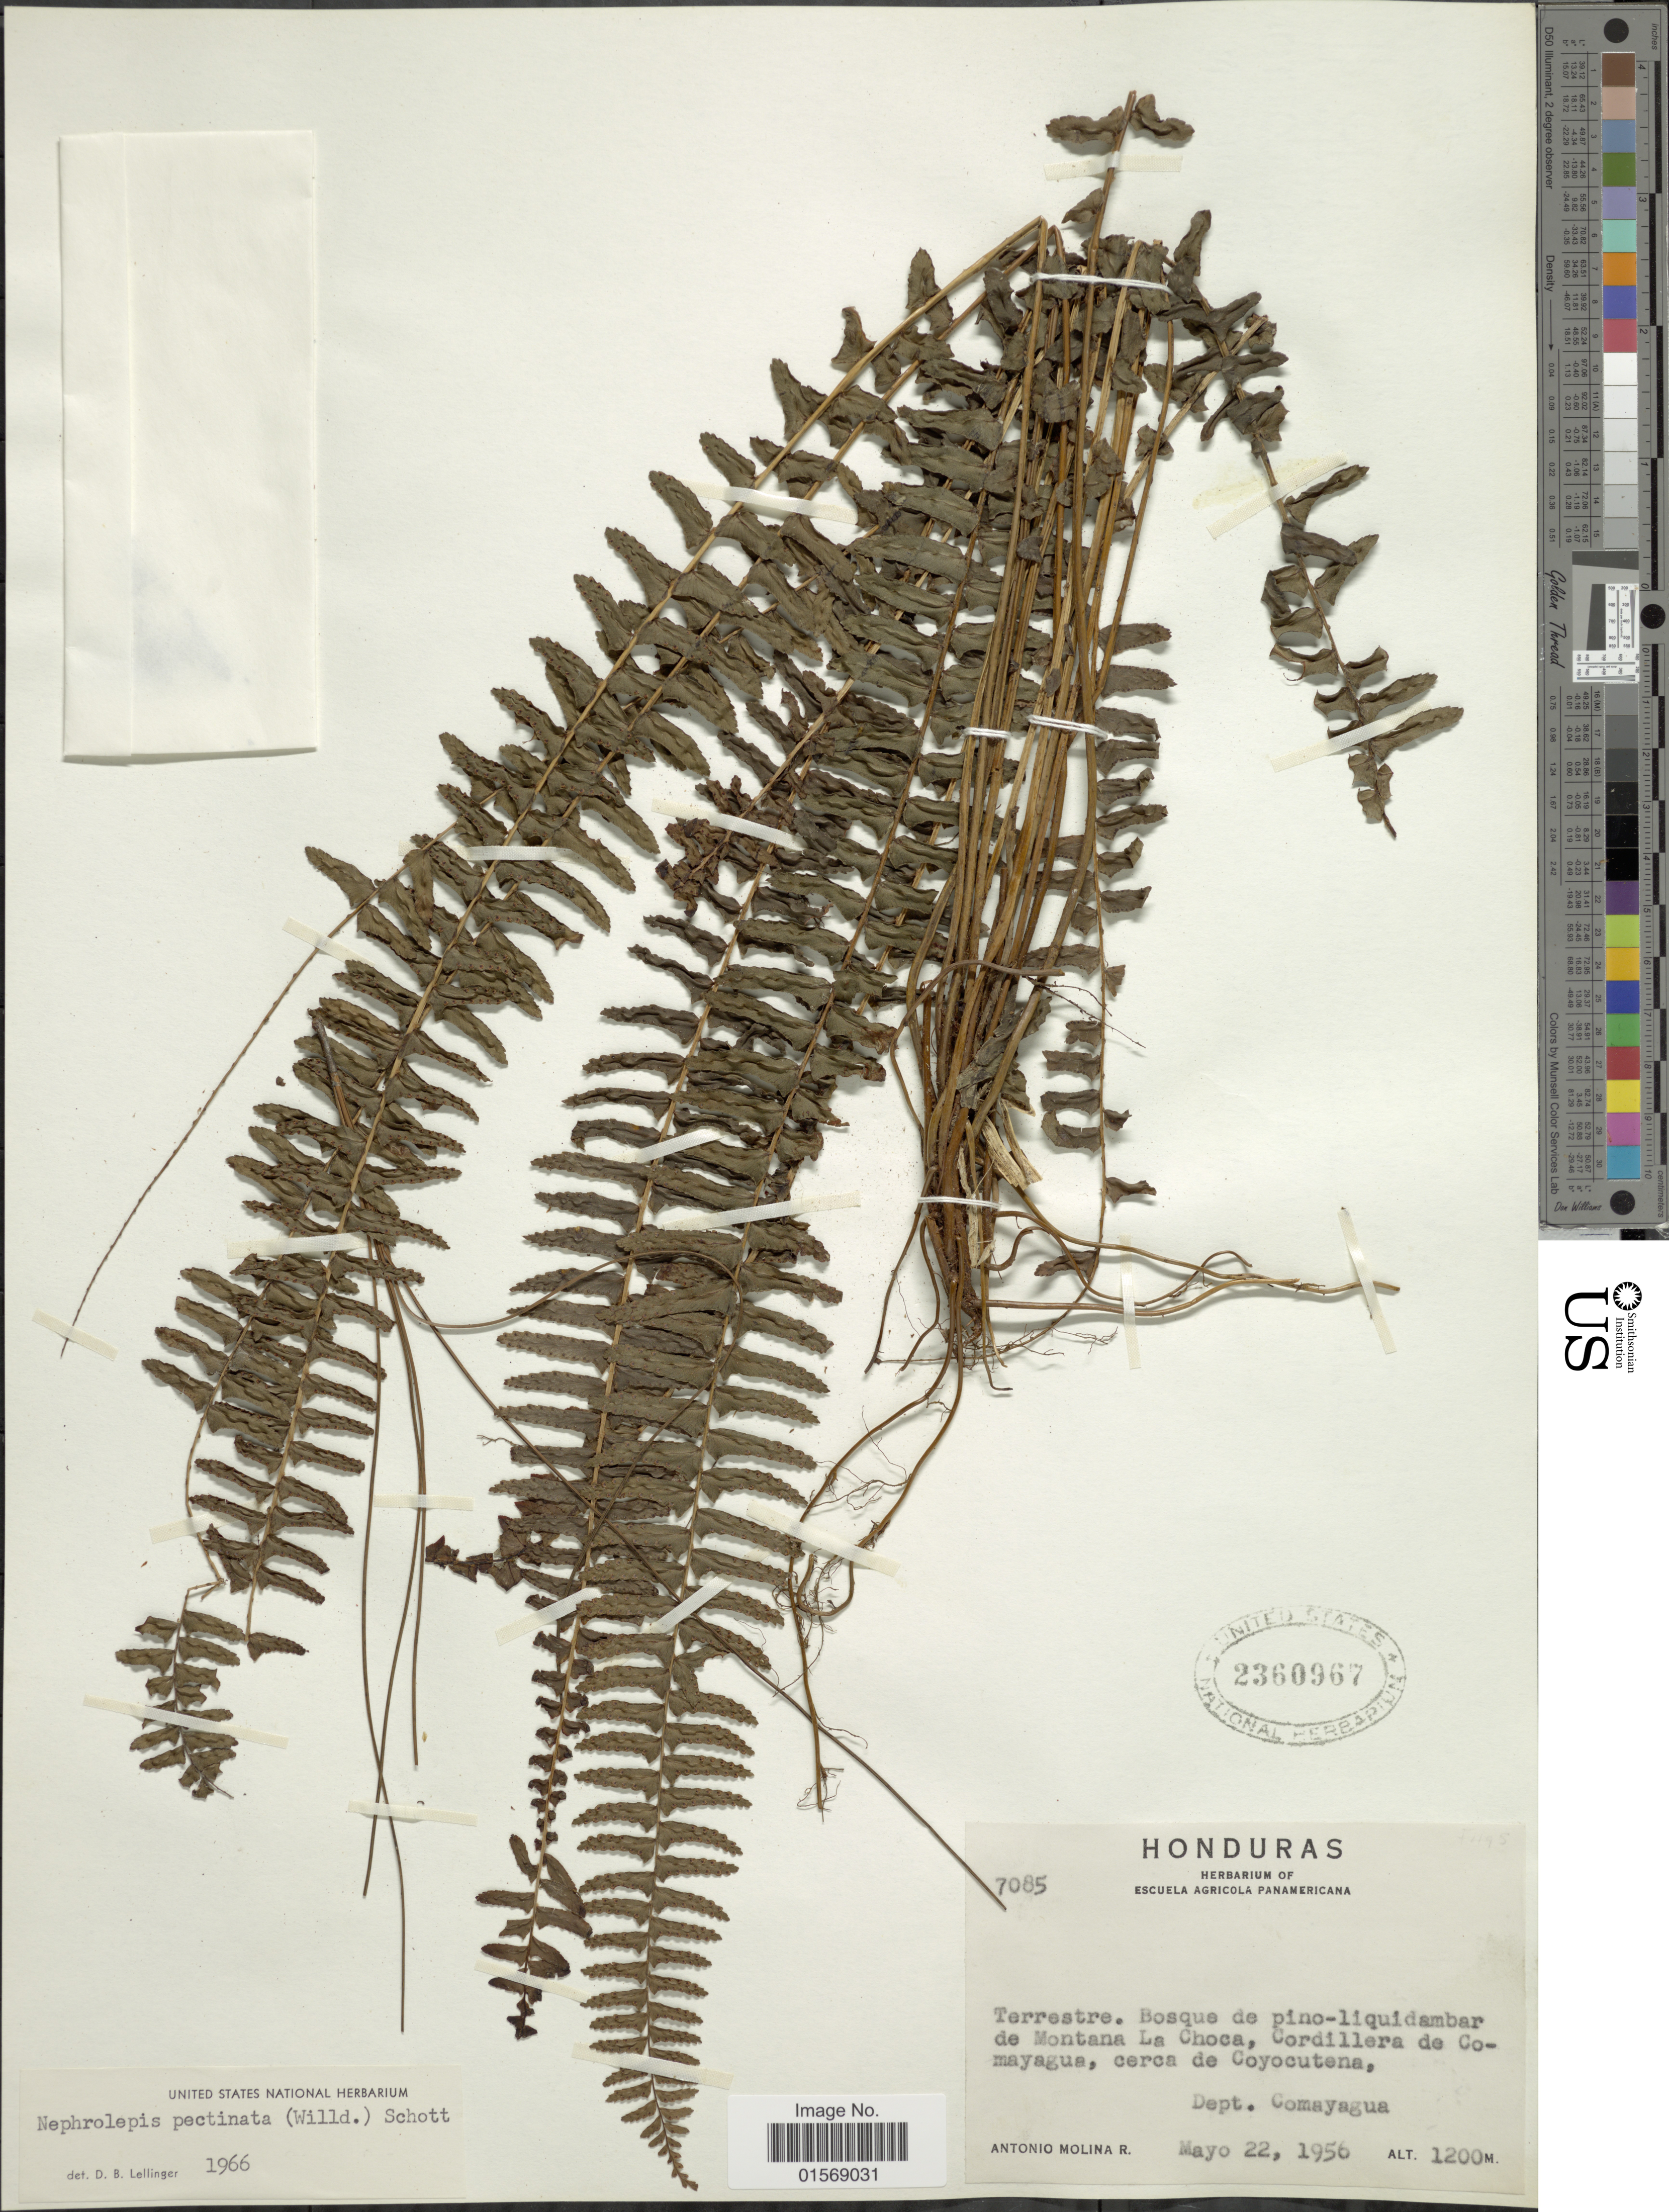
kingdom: Plantae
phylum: Tracheophyta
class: Polypodiopsida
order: Polypodiales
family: Nephrolepidaceae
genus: Nephrolepis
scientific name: Nephrolepis pectinata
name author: (Willd.) Schott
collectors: A. Molina R.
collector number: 7085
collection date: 1956-05-22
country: Honduras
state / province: Comayagua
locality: Honduras, Bosque de pino-liquidambar de Montana La Choca, Cordillera de Comayagua, cerca de Coyocutena. Dept. Comayagua.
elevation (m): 1200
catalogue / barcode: US 2360967